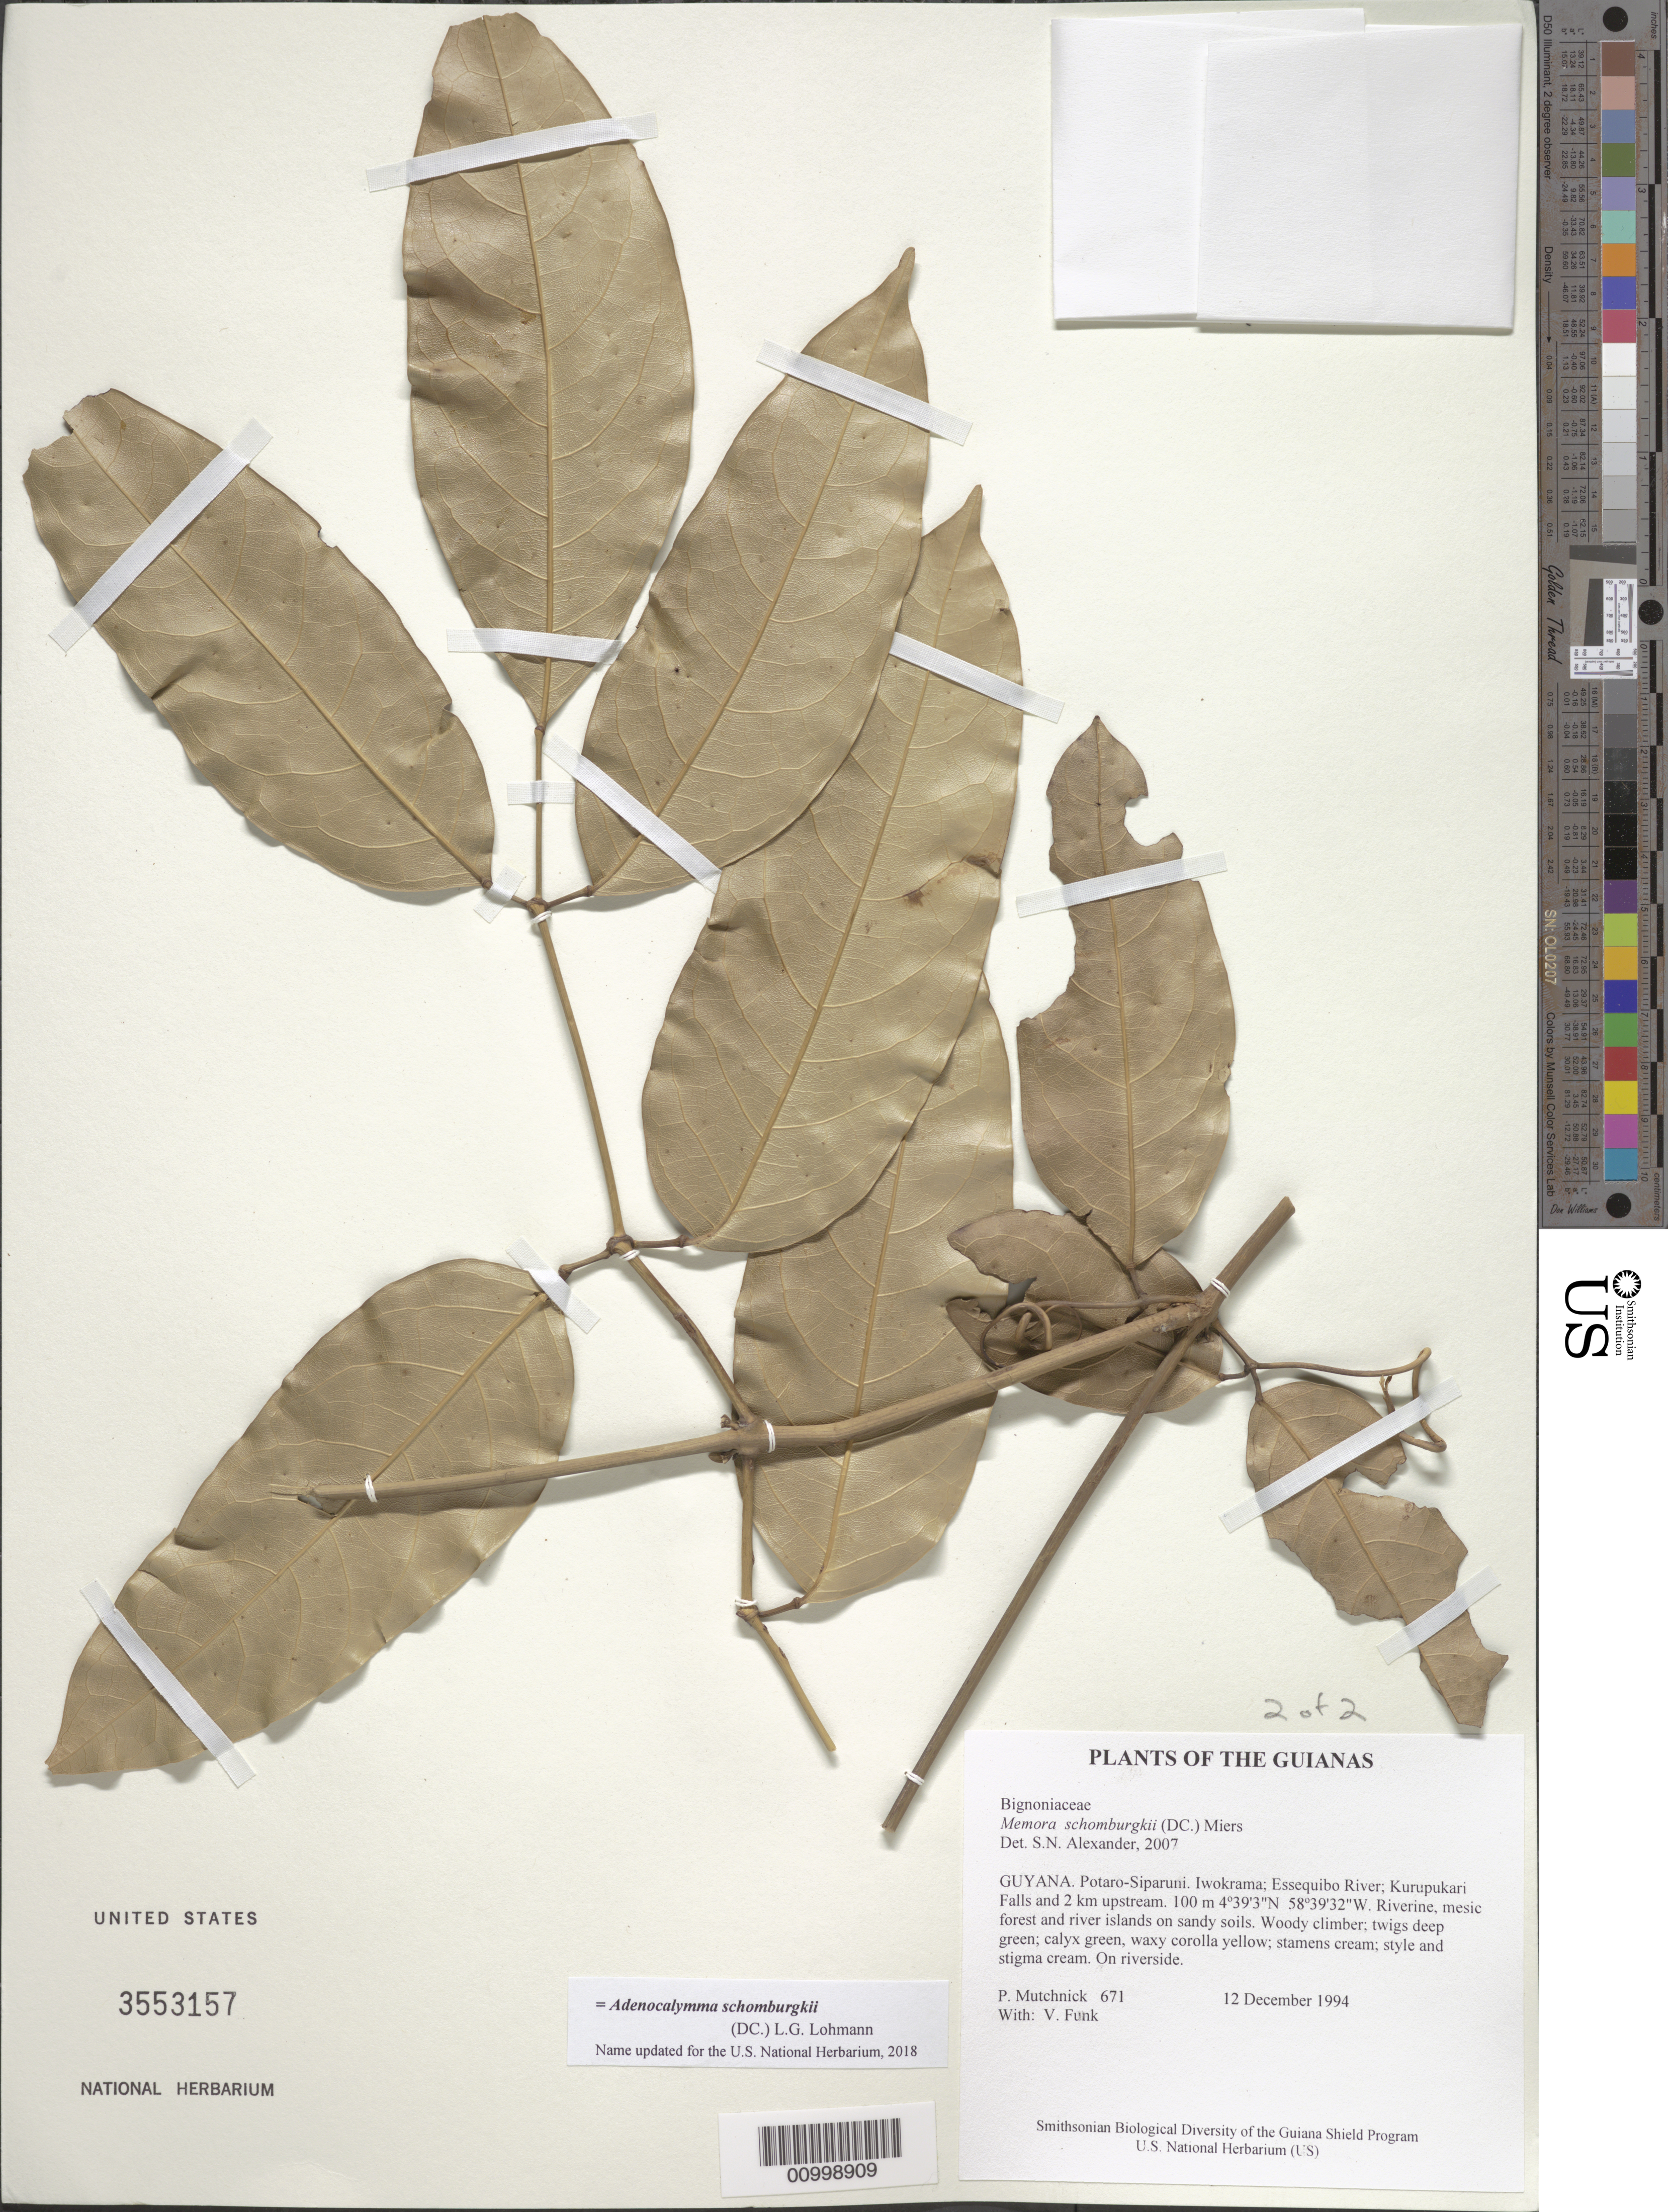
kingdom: Plantae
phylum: Tracheophyta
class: Magnoliopsida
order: Lamiales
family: Bignoniaceae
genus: Adenocalymma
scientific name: Adenocalymma schomburgkii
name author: (DC.) L.G. Lohmann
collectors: P. Mutchnick & V. Funk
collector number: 671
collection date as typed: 12 December 1994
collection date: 1994-12-12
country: Guyana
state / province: Potaro-Siparuni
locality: Iwokrama; Essequibo River; Kurupukari Falls and 2 km upstream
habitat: Riverine, mesic forest and river islands on sandy soils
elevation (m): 100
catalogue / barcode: US 3553157